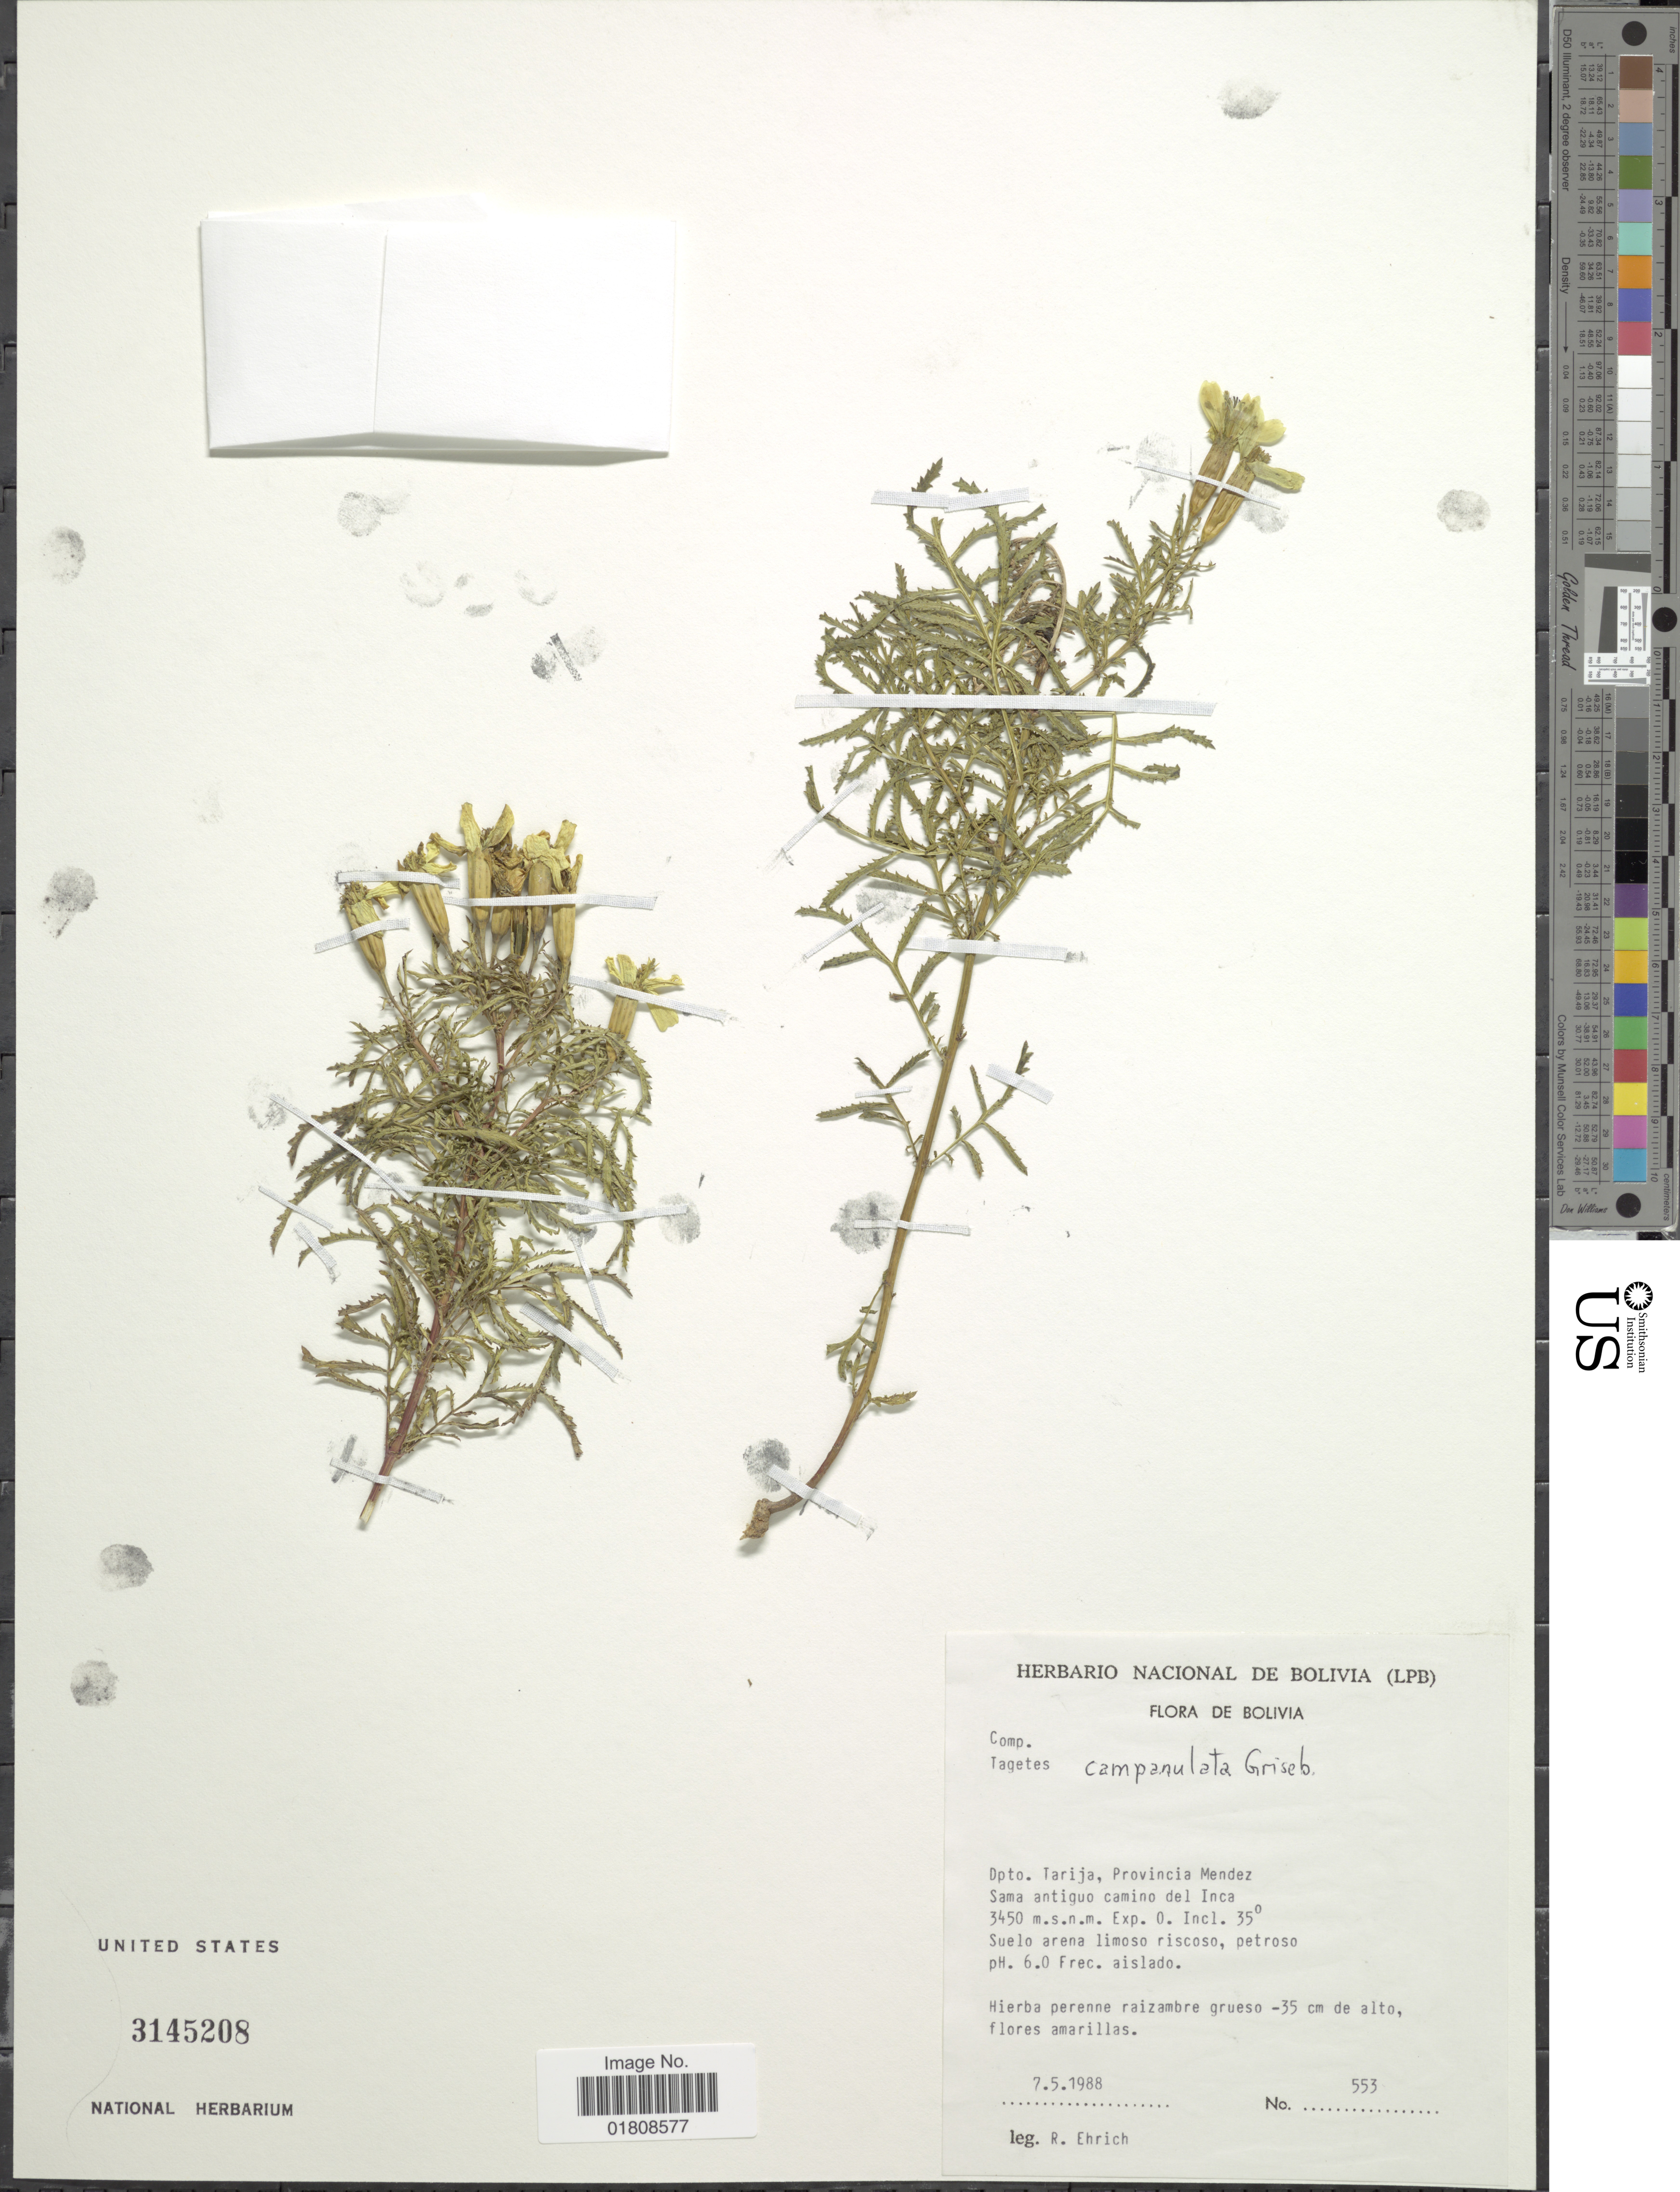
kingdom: Plantae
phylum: Tracheophyta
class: Magnoliopsida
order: Asterales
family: Asteraceae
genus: Tagetes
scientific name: Tagetes campanulata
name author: Griseb.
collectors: R. Ehrich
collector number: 553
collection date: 1988-05-07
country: Bolivia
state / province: Tarija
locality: Provincia Mendez, Sama antiguo camino del Inca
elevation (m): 3450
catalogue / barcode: US 3145208